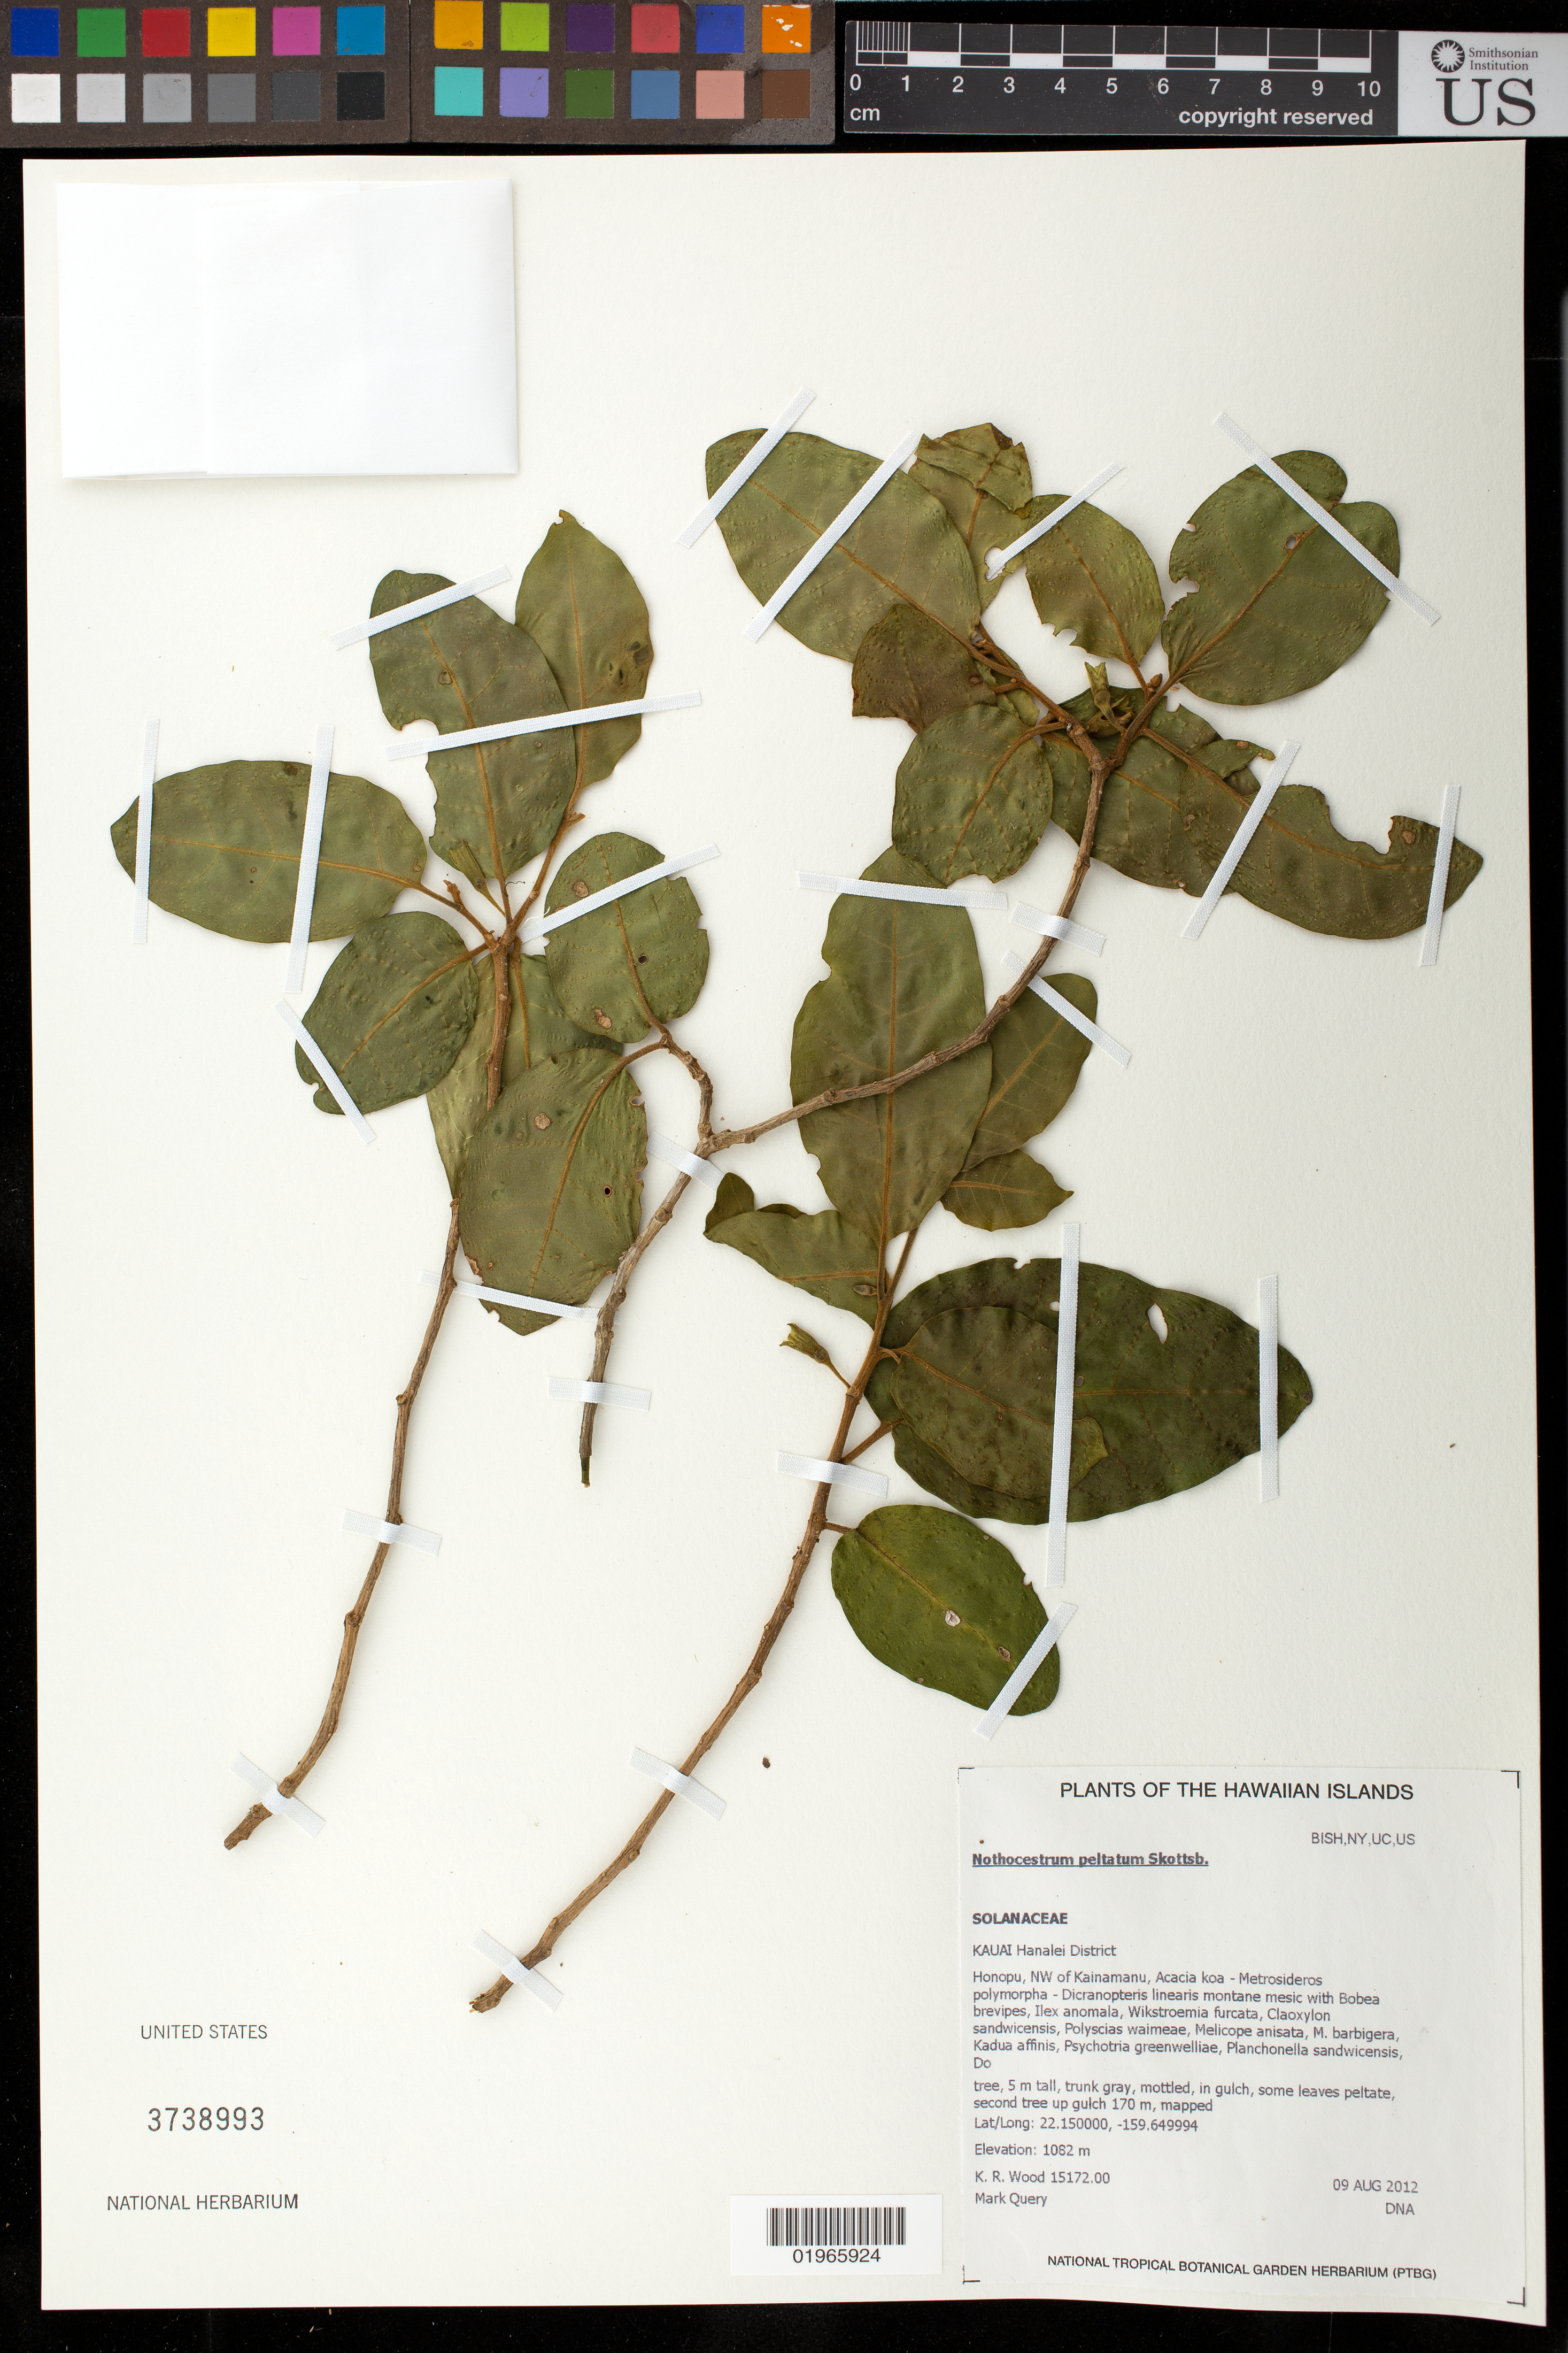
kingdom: Plantae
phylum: Tracheophyta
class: Magnoliopsida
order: Solanales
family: Solanaceae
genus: Nothocestrum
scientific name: Nothocestrum peltatum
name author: Skottsb.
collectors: K. R. Wood & M. Query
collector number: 15172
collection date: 2012-08-09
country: United States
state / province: Hawaii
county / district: Kauai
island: Kaua'i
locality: Hanalei District, Honopu, NW of Kainamanu.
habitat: Montane mesic forest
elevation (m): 1082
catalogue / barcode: US 3738993